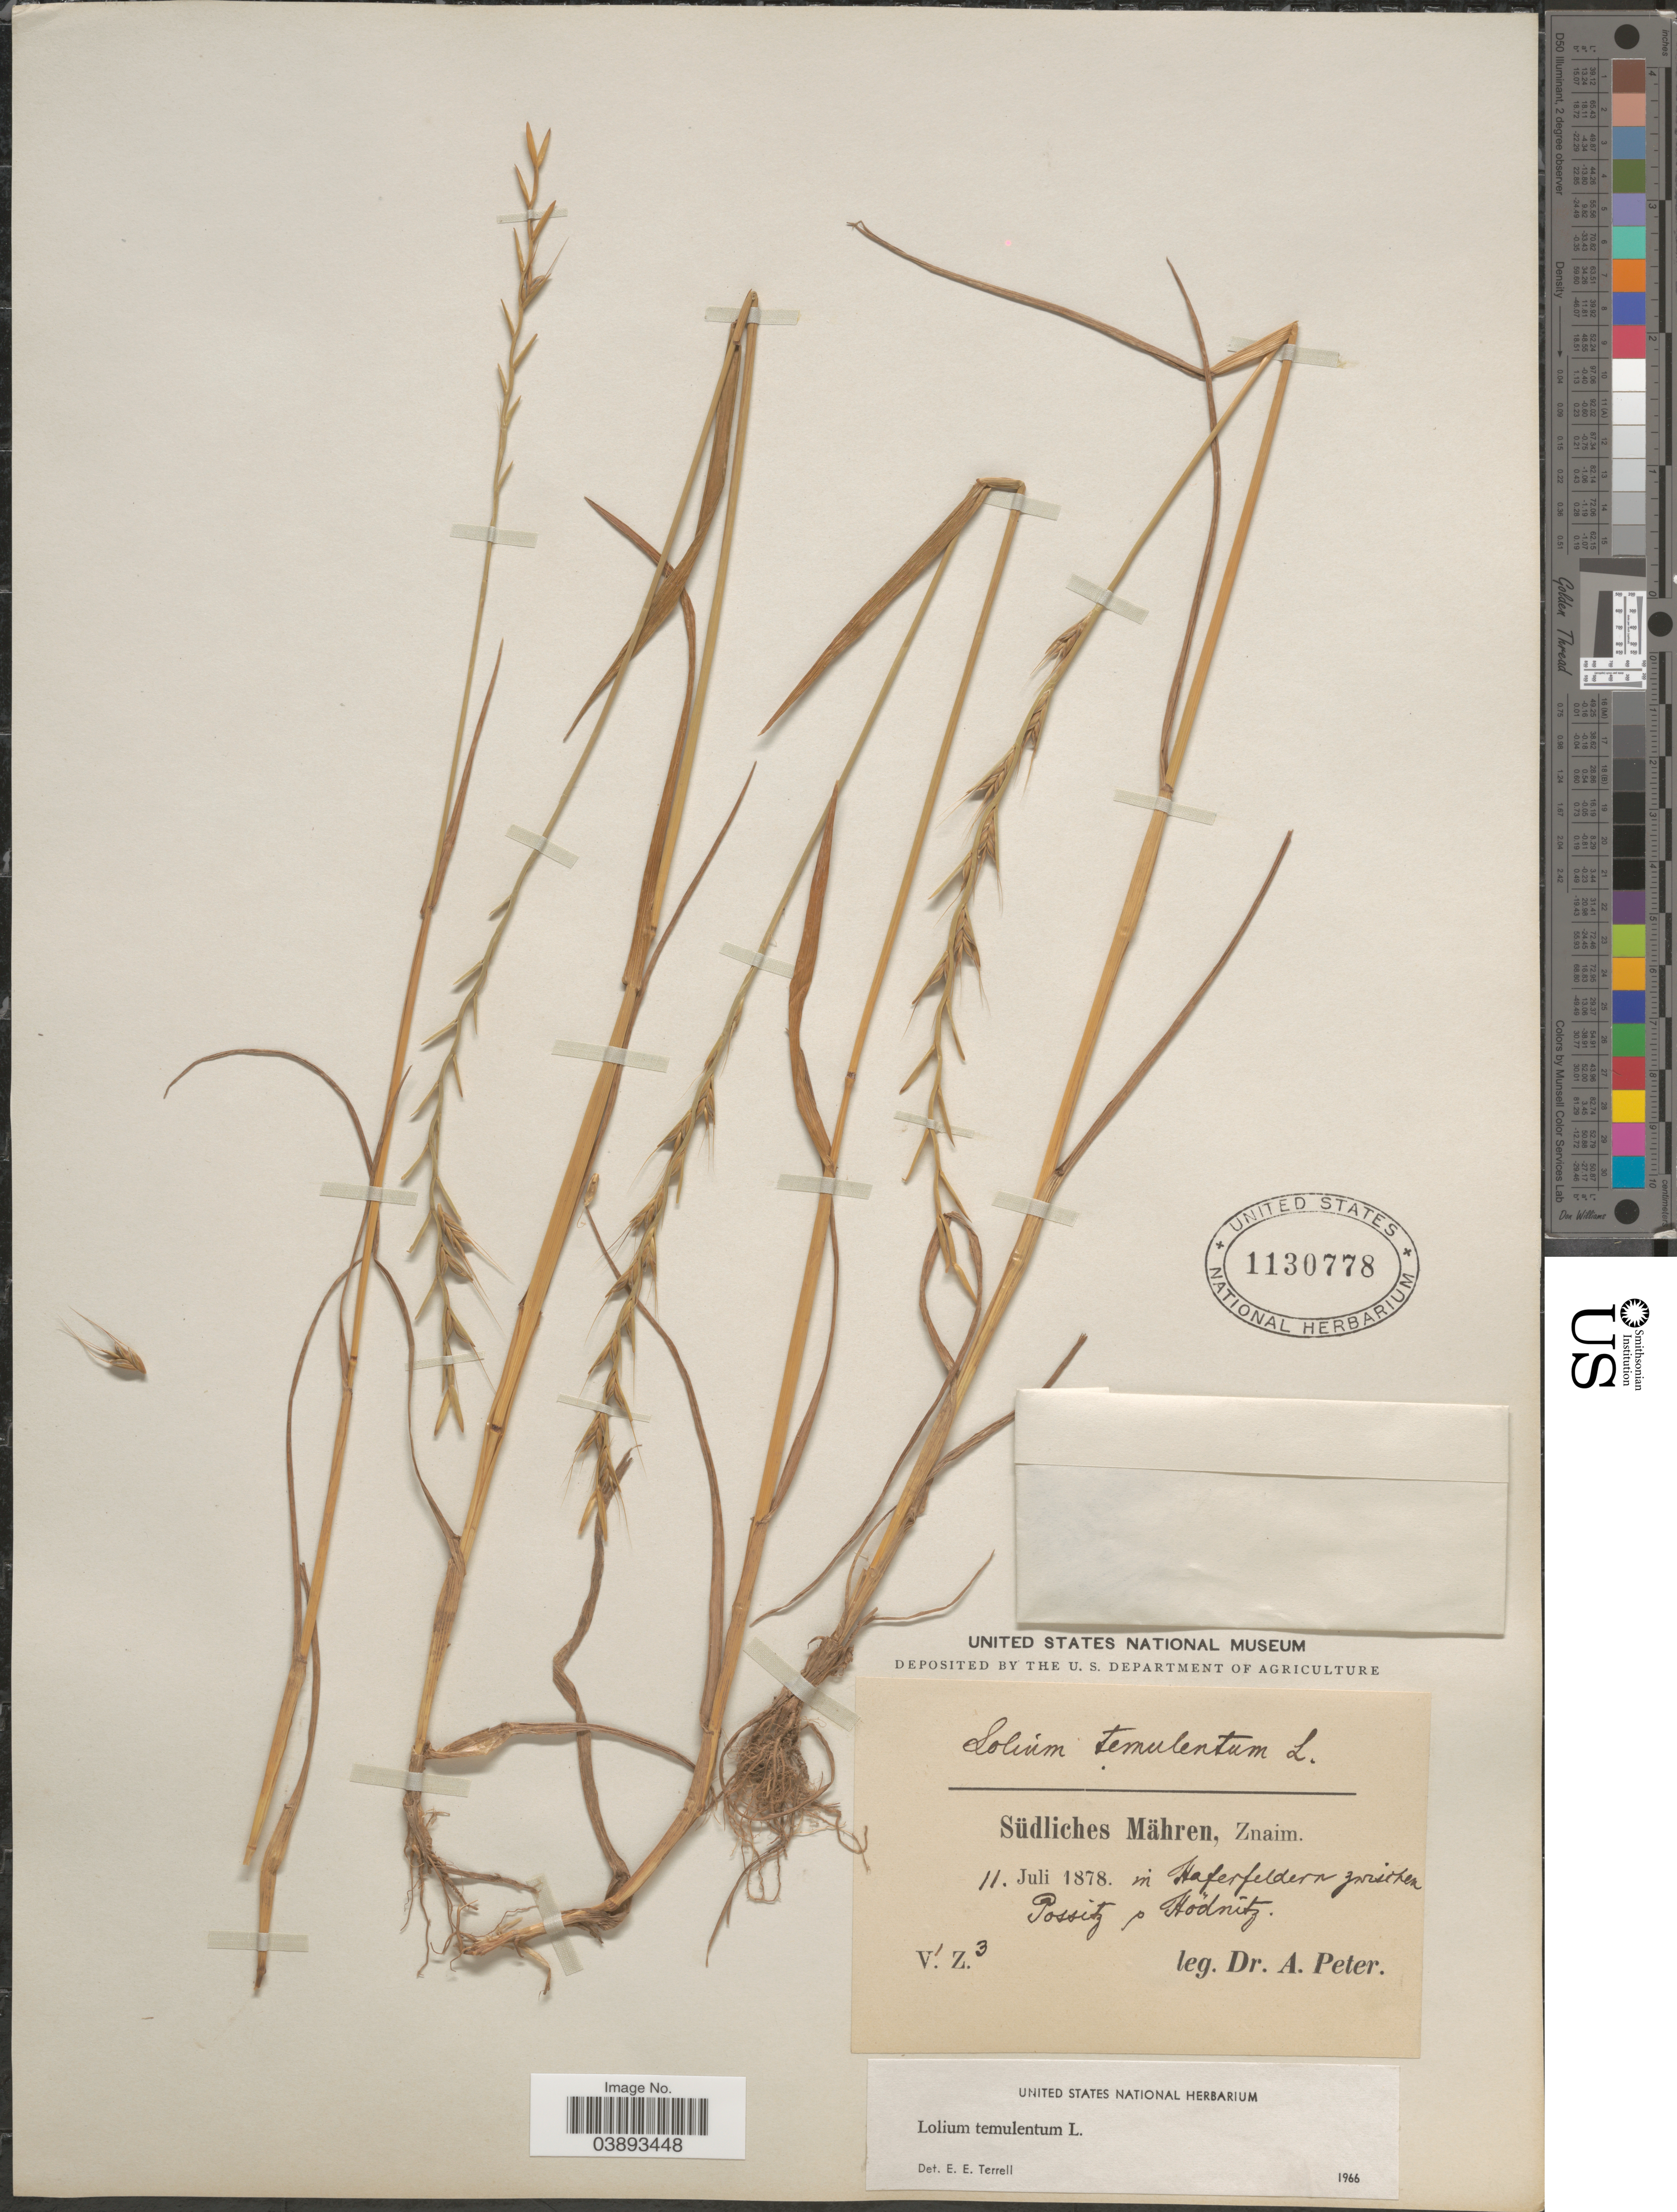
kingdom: Plantae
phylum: Tracheophyta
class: Liliopsida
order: Poales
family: Poaceae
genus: Lolium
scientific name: Lolium temulentum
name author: L.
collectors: A. Peter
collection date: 1878-07-11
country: Czechia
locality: Südliches Mähren, Znaim. In Haferfeldern zwischen Possitz y Hödnitz.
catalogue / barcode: US 1130778